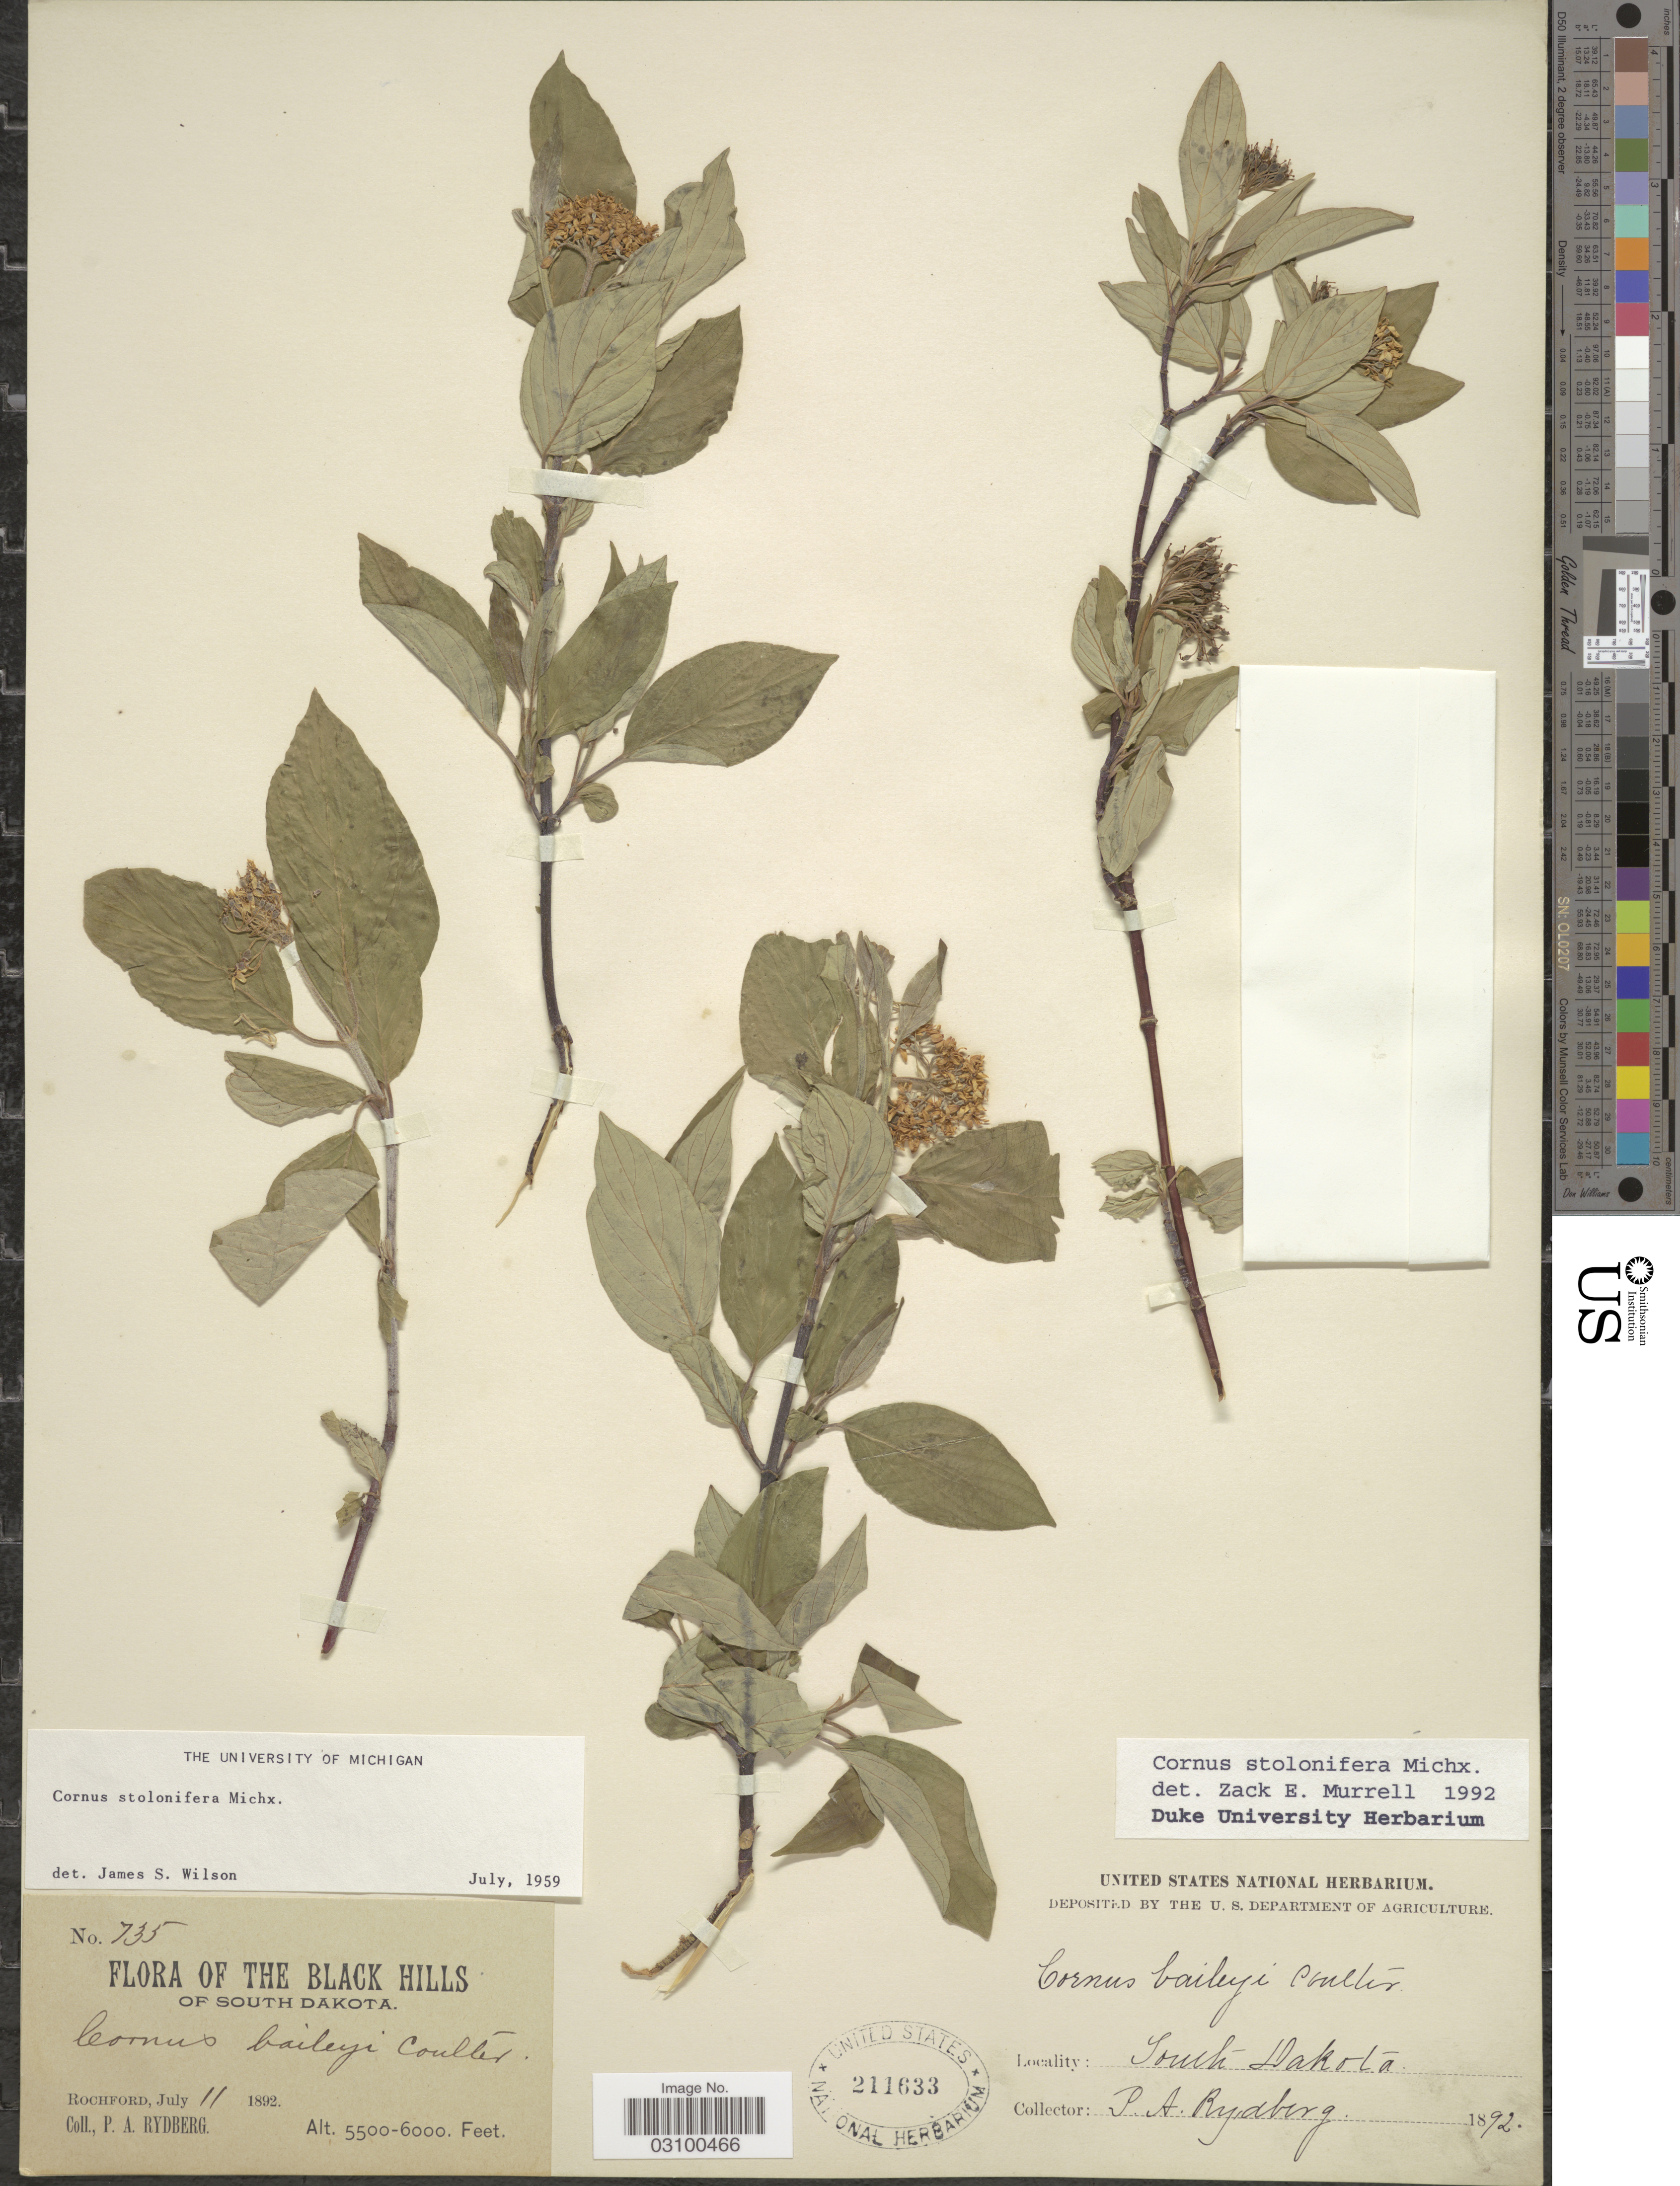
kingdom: Plantae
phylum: Tracheophyta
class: Magnoliopsida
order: Cornales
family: Cornaceae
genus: Cornus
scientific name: Cornus sericea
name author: L.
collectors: P. A. Rydberg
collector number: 735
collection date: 1892-07-11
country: United States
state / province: South Dakota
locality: The Black Hills of South Dakota. Rochford.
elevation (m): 1676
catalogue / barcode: US 211633